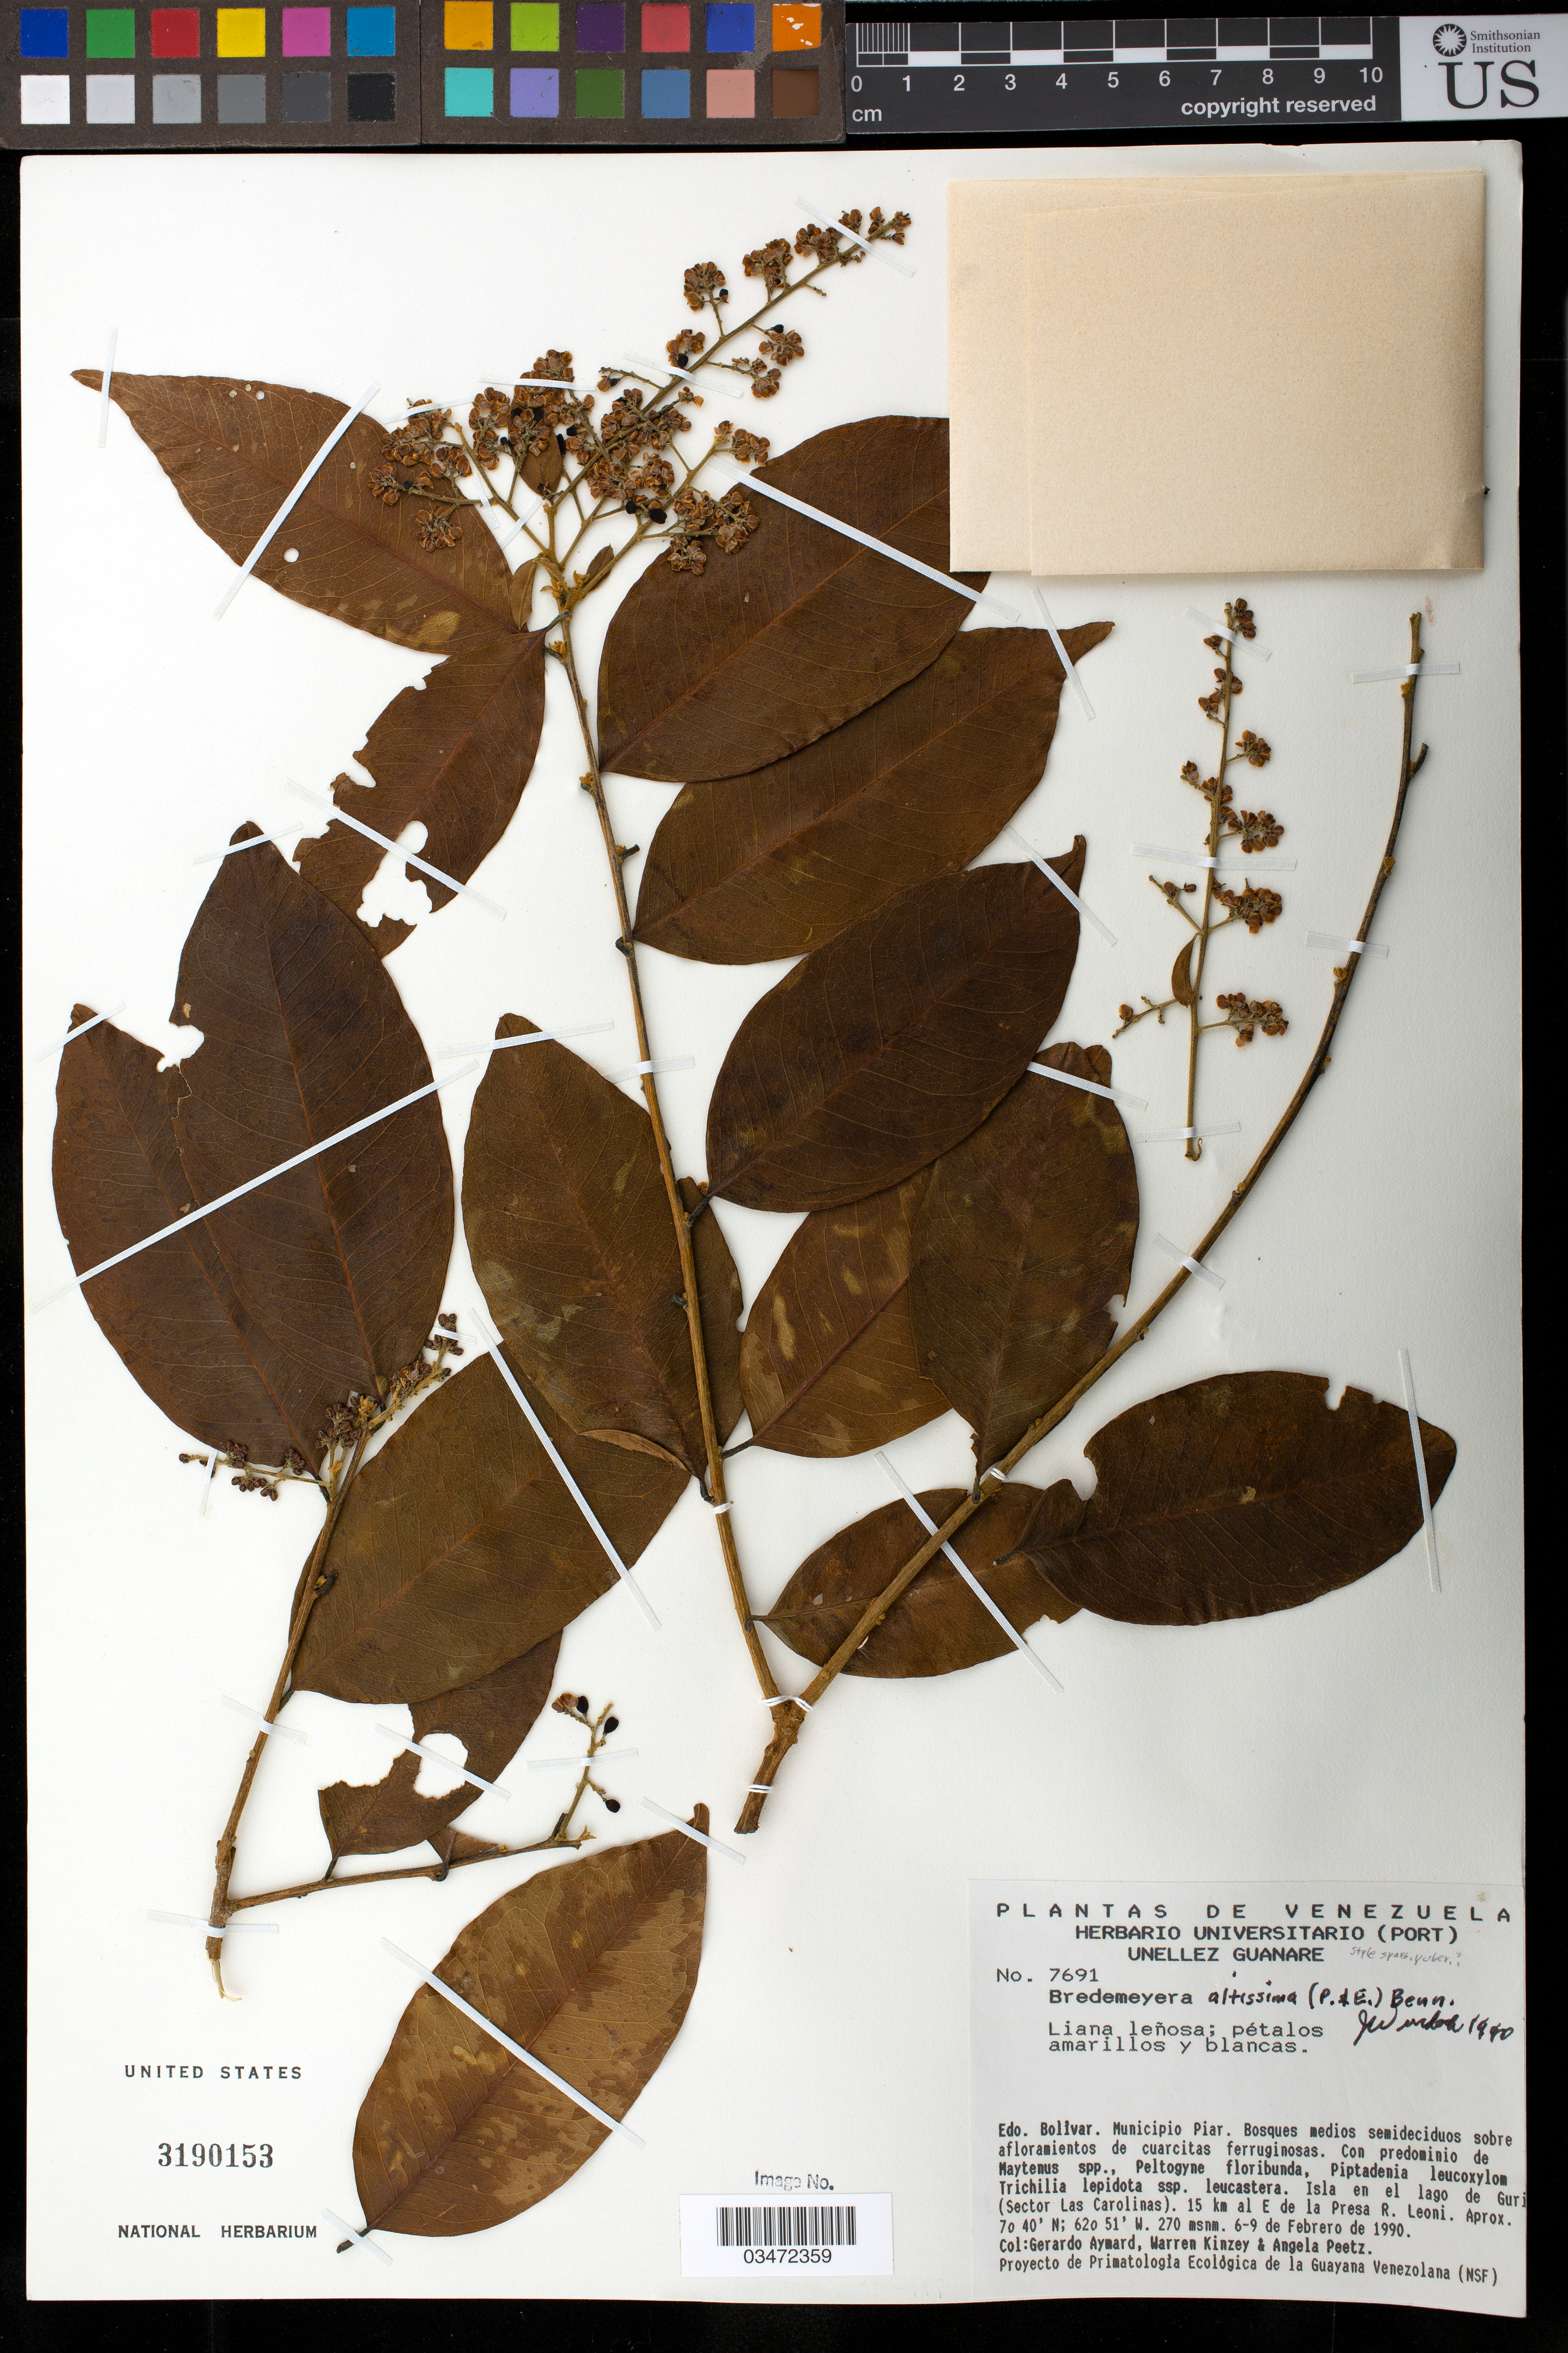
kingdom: Plantae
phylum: Tracheophyta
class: Magnoliopsida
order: Fabales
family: Polygalaceae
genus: Bredemeyera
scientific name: Bredemeyera altissima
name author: (Poepp.) A.W. Benn.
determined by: Wurdack, John J., (US), US (UNITED STATES)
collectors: G. A. Aymard, W. Kinzey & A. Peetz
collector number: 7691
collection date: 1990-02-06/1990-02-09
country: Venezuela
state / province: Bolivar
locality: Mun. Piar. Isla en el lago de Guri (Sector Las Carolinas), 15 km al E de la Presa R. Leoni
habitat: Bosques medios semideciduos sobre afloramientos de cuarcitas ferrutinosas. Con predominio de Maytenus spp., Peltogyne floribunda, Piptadenis leucoxylon, Trichilia lepidota ssp. leucastera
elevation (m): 270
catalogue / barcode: US 3190153